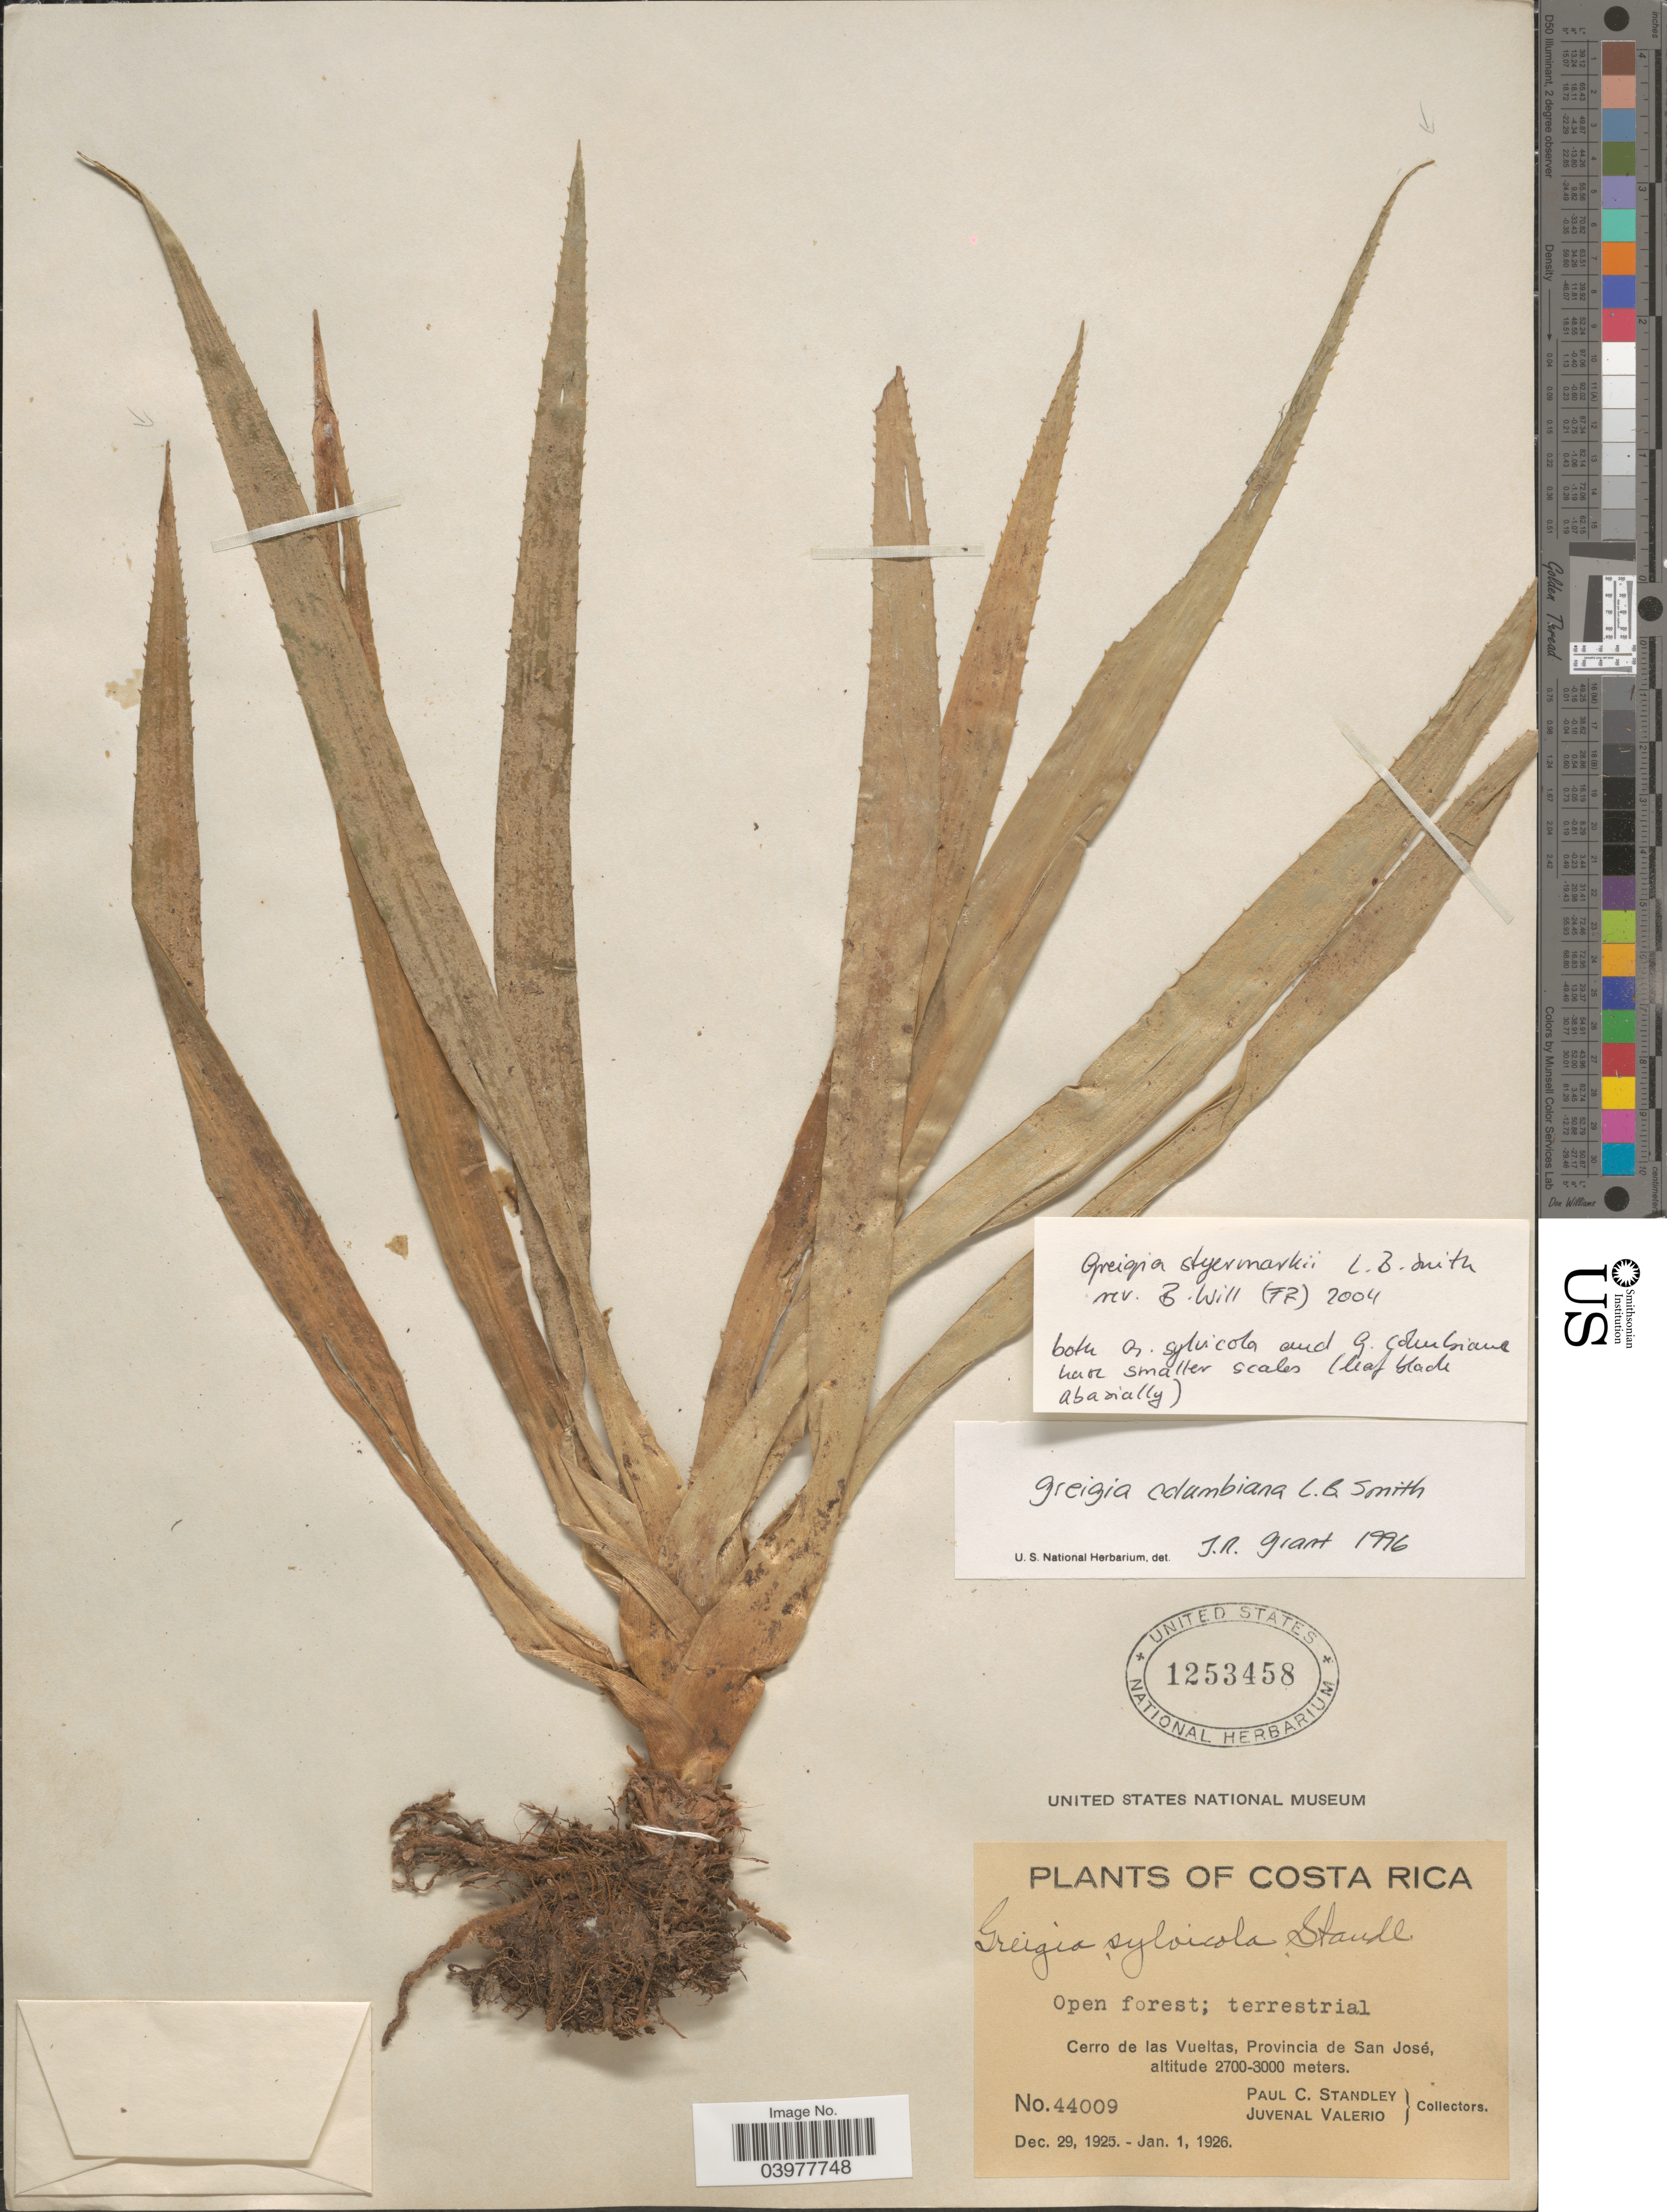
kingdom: Plantae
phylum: Tracheophyta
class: Liliopsida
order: Poales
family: Bromeliaceae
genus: Greigia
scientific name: Greigia steyermarkii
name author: L.B. Sm.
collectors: P. C. Standley & J. Valerio R.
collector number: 44009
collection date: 1925-12-29/1926-01-01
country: Costa Rica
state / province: San José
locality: Cerro de las Vueltas.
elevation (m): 2700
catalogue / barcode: US 1253458